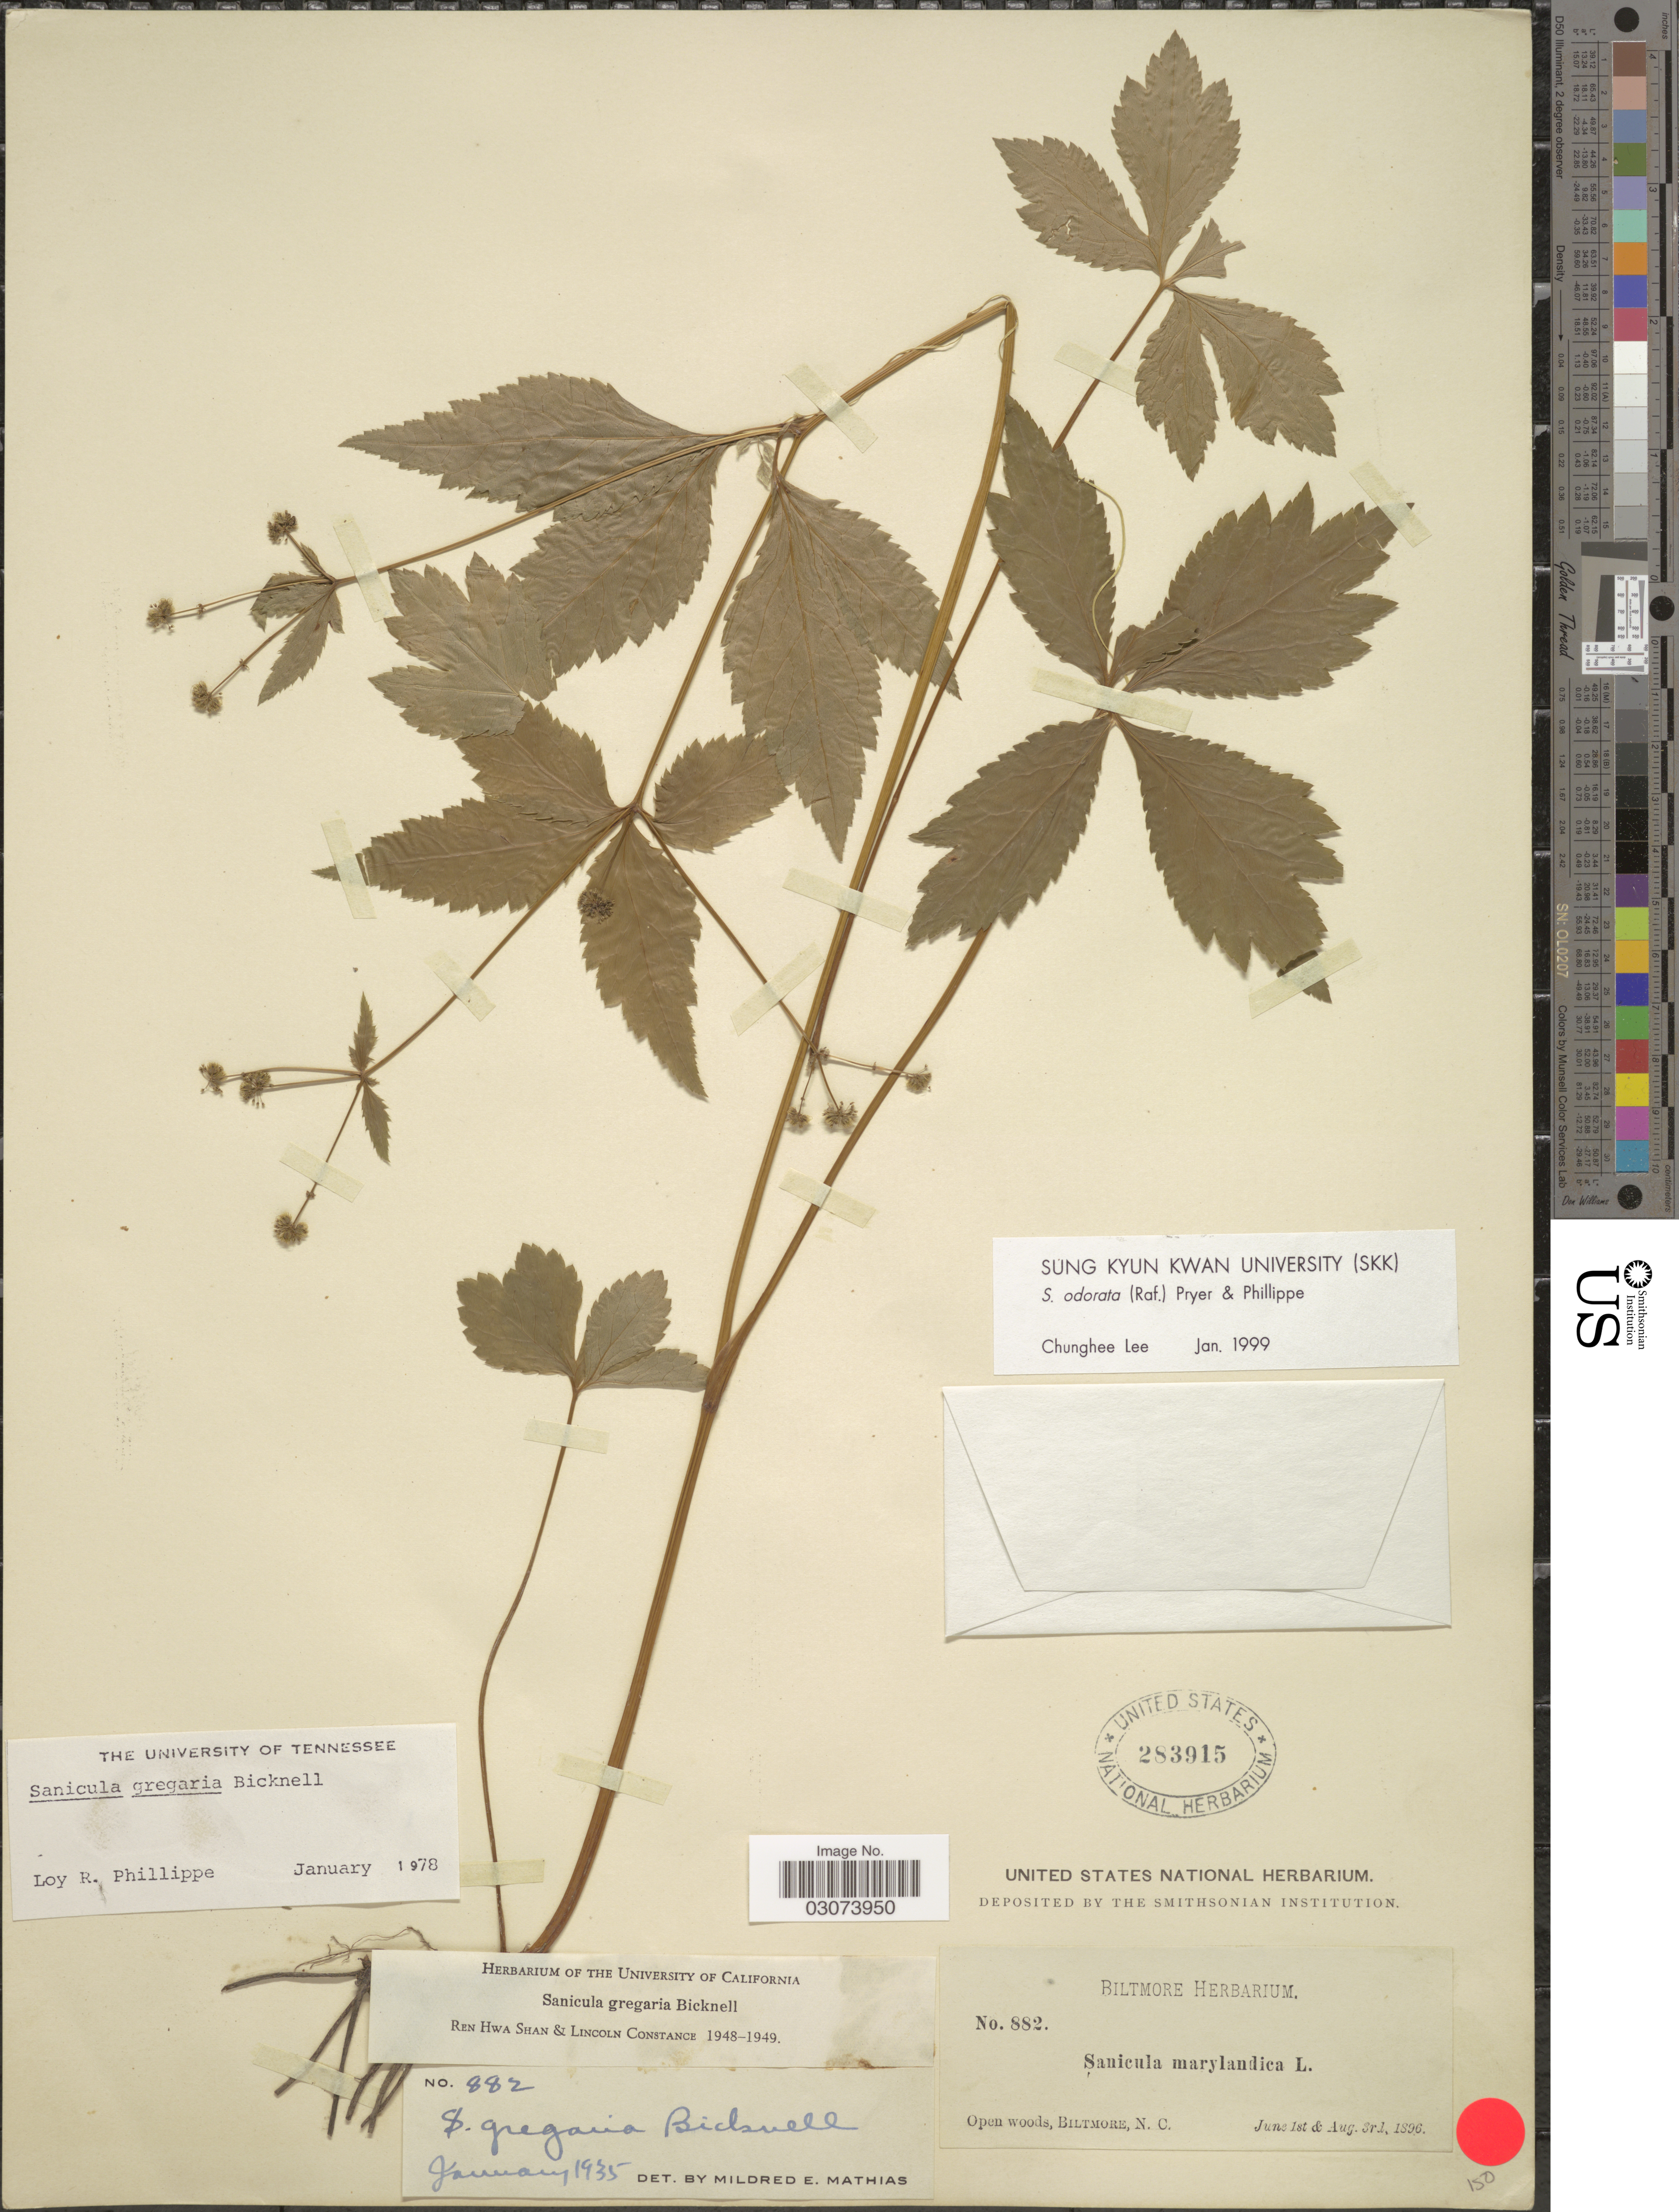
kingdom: Plantae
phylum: Tracheophyta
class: Magnoliopsida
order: Apiales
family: Apiaceae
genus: Sanicula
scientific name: Sanicula odorata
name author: (Raf.) Pryer & Phillippe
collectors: ex herb. Biltmore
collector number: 882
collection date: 1896-06-01/1896-08-31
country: United States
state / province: North Carolina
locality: Biltmore.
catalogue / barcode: US 283915